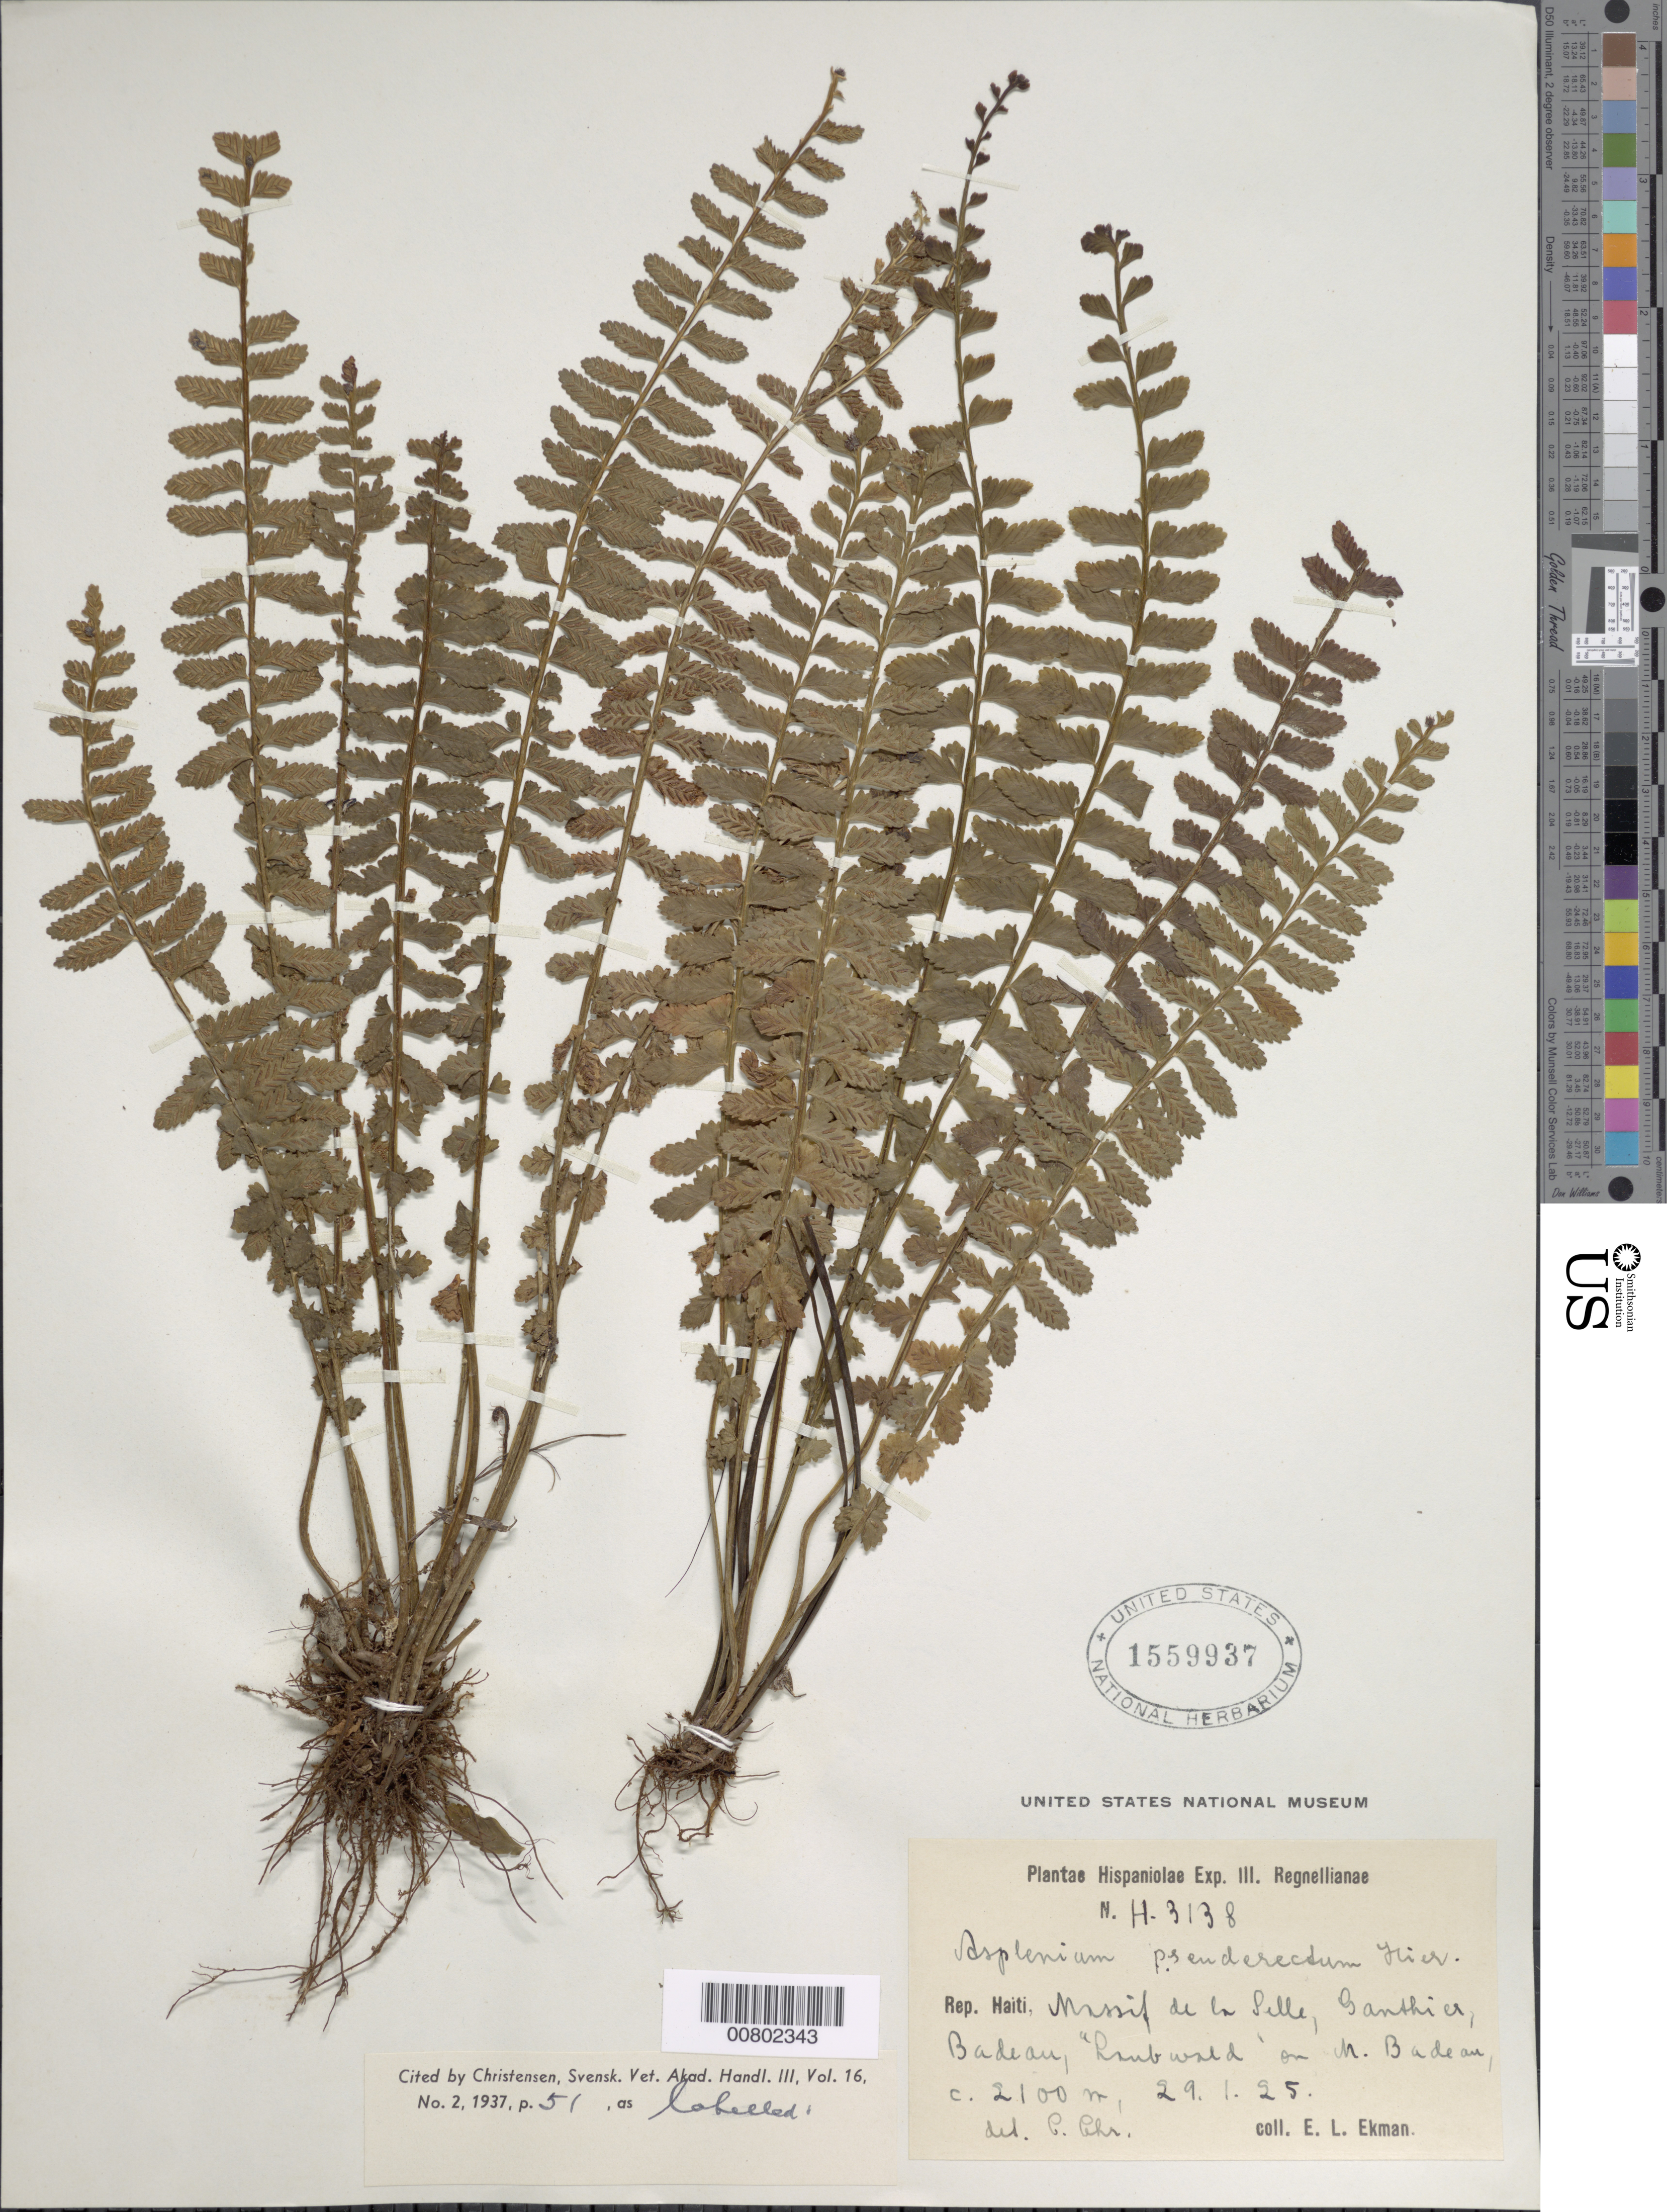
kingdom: Plantae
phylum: Tracheophyta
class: Polypodiopsida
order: Polypodiales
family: Aspleniaceae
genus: Asplenium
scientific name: Asplenium pteropus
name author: Kaulf.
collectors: E. L. Ekman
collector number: H 3138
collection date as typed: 29 Jan 1925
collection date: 1925-01-29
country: Haiti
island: Hispaniola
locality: Massif de la Selle, Gauthier, Badeau, M. Badeau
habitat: "Laubwald"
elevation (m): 2100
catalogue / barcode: US 1559937